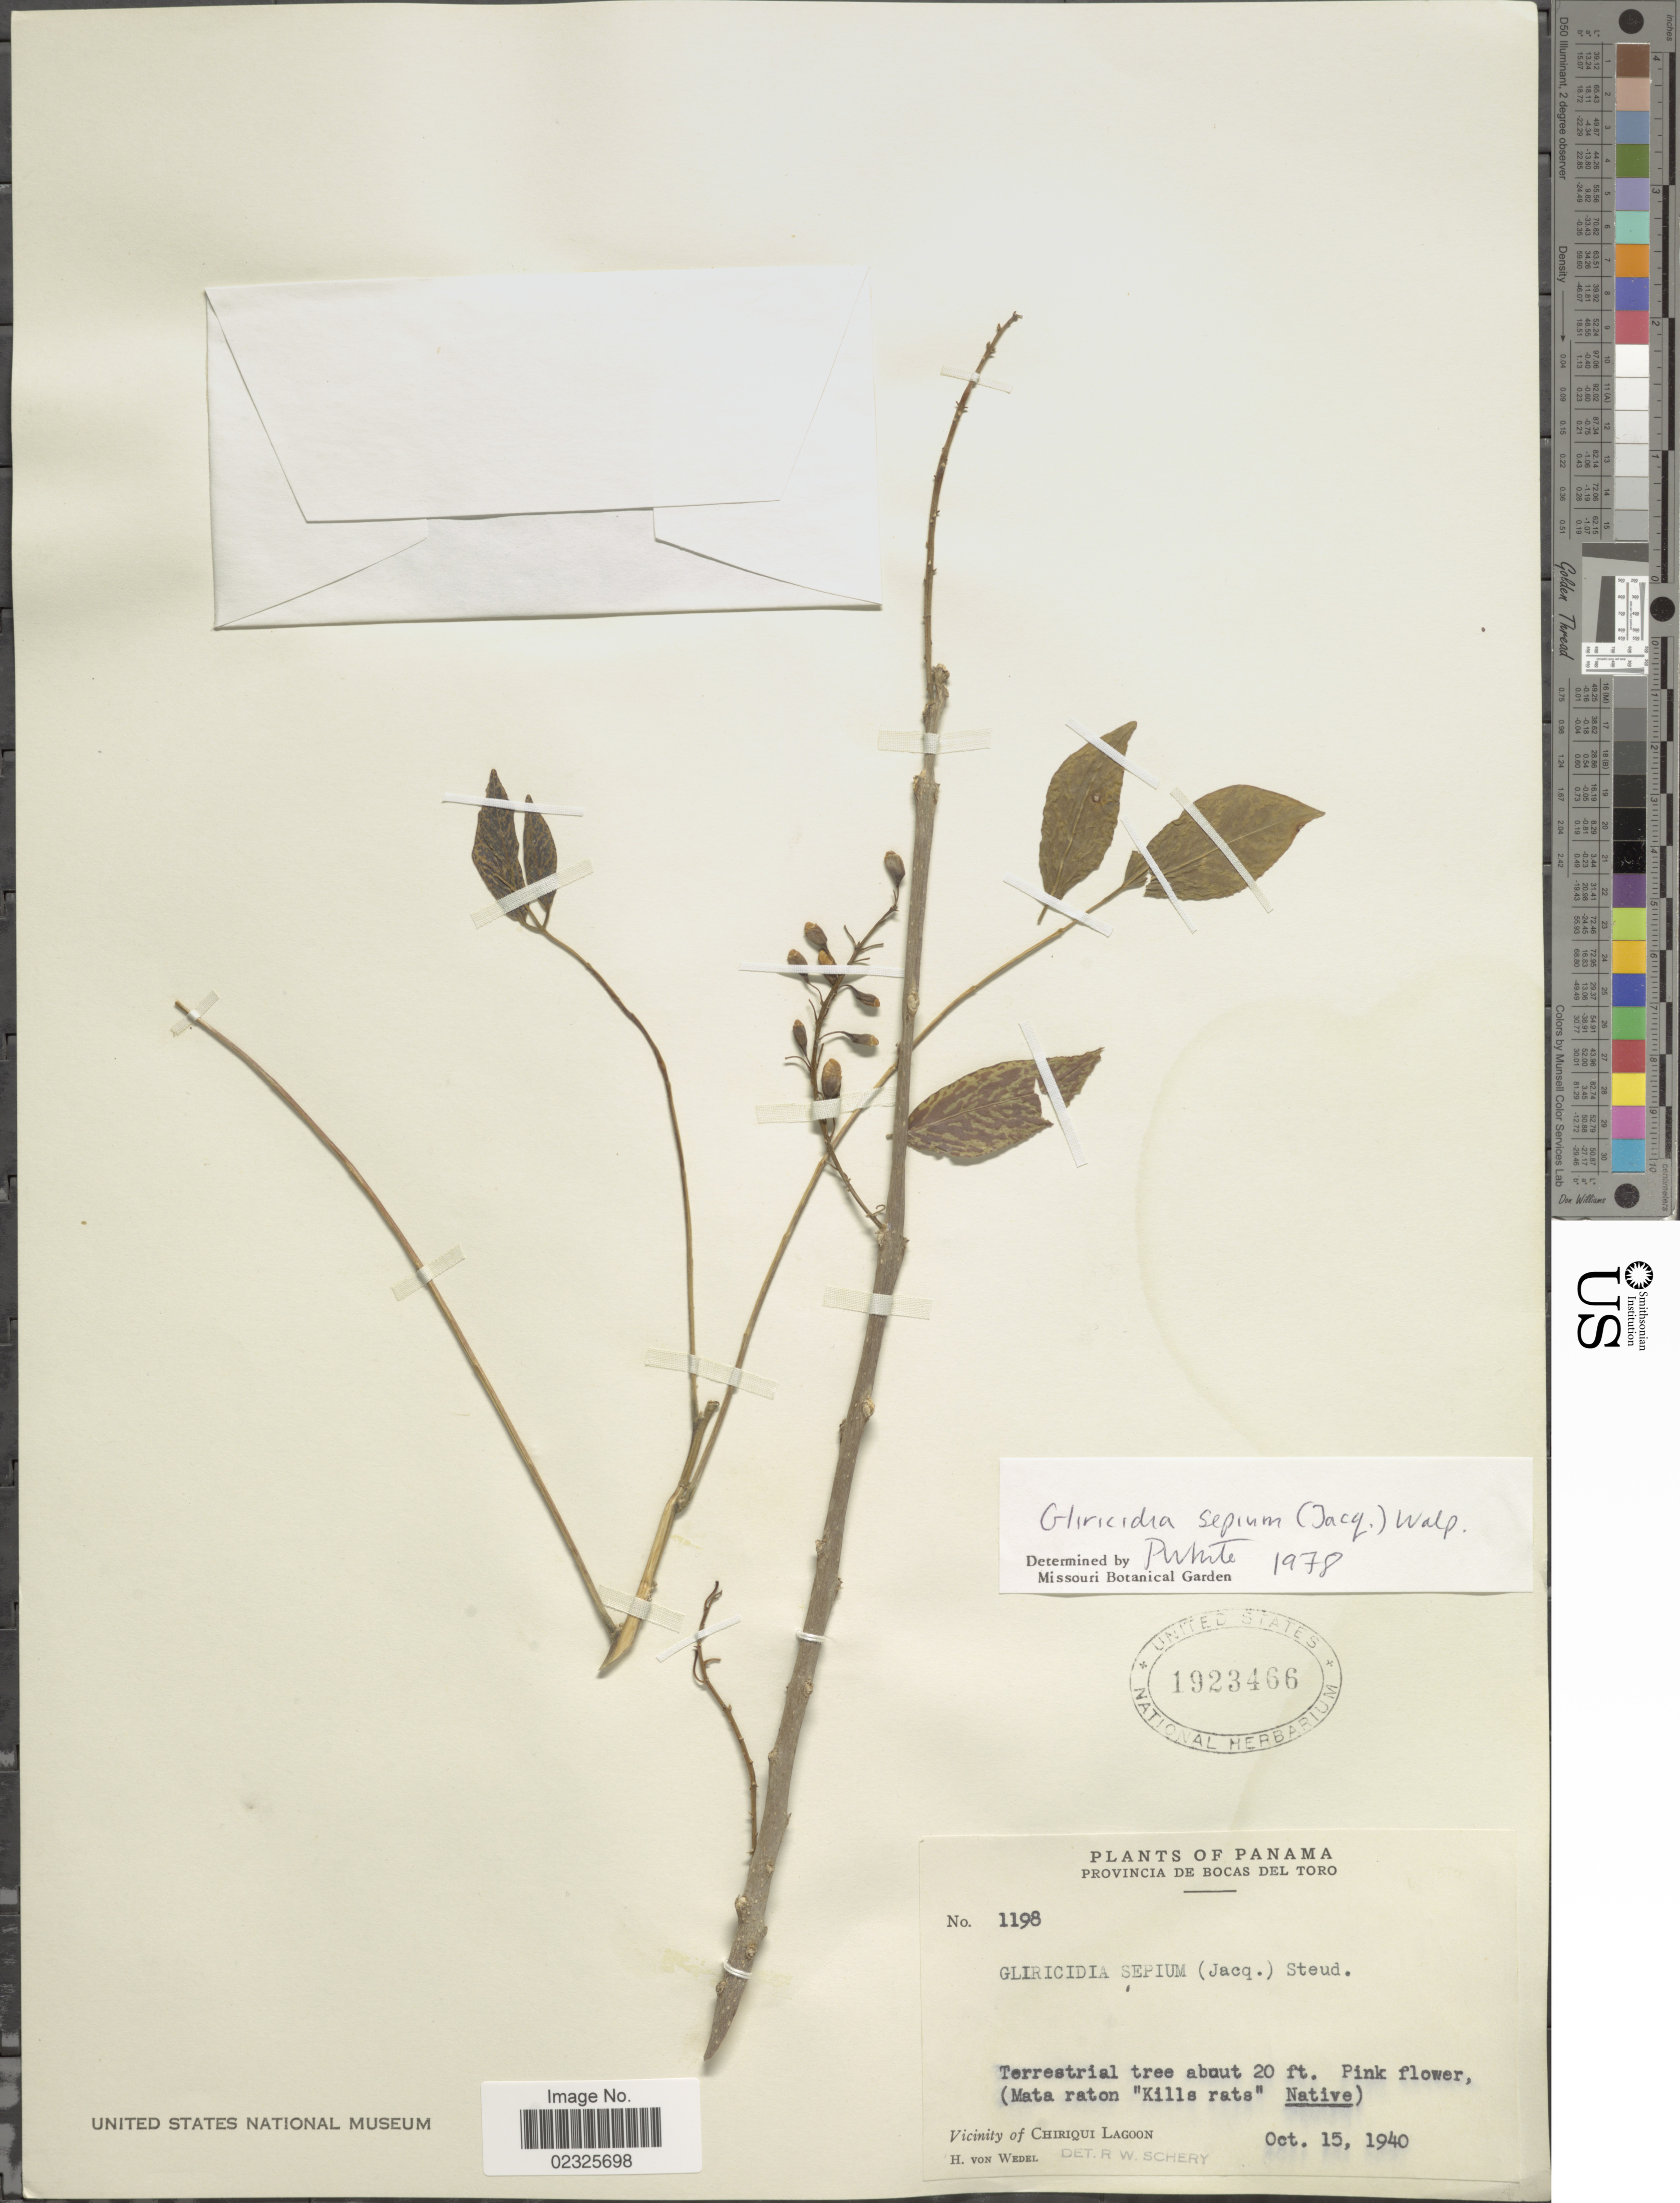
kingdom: Plantae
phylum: Tracheophyta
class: Magnoliopsida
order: Fabales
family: Fabaceae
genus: Gliricidia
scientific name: Gliricidia sepium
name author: (Jacq.) Kunth ex Walp.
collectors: H. von Wedel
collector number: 1198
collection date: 1940-10-15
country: Panama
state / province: Bocas del Toro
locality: Provincia de Bocas del Toro. Vicinity of Chiriqui Lagoon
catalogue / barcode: US 1923466